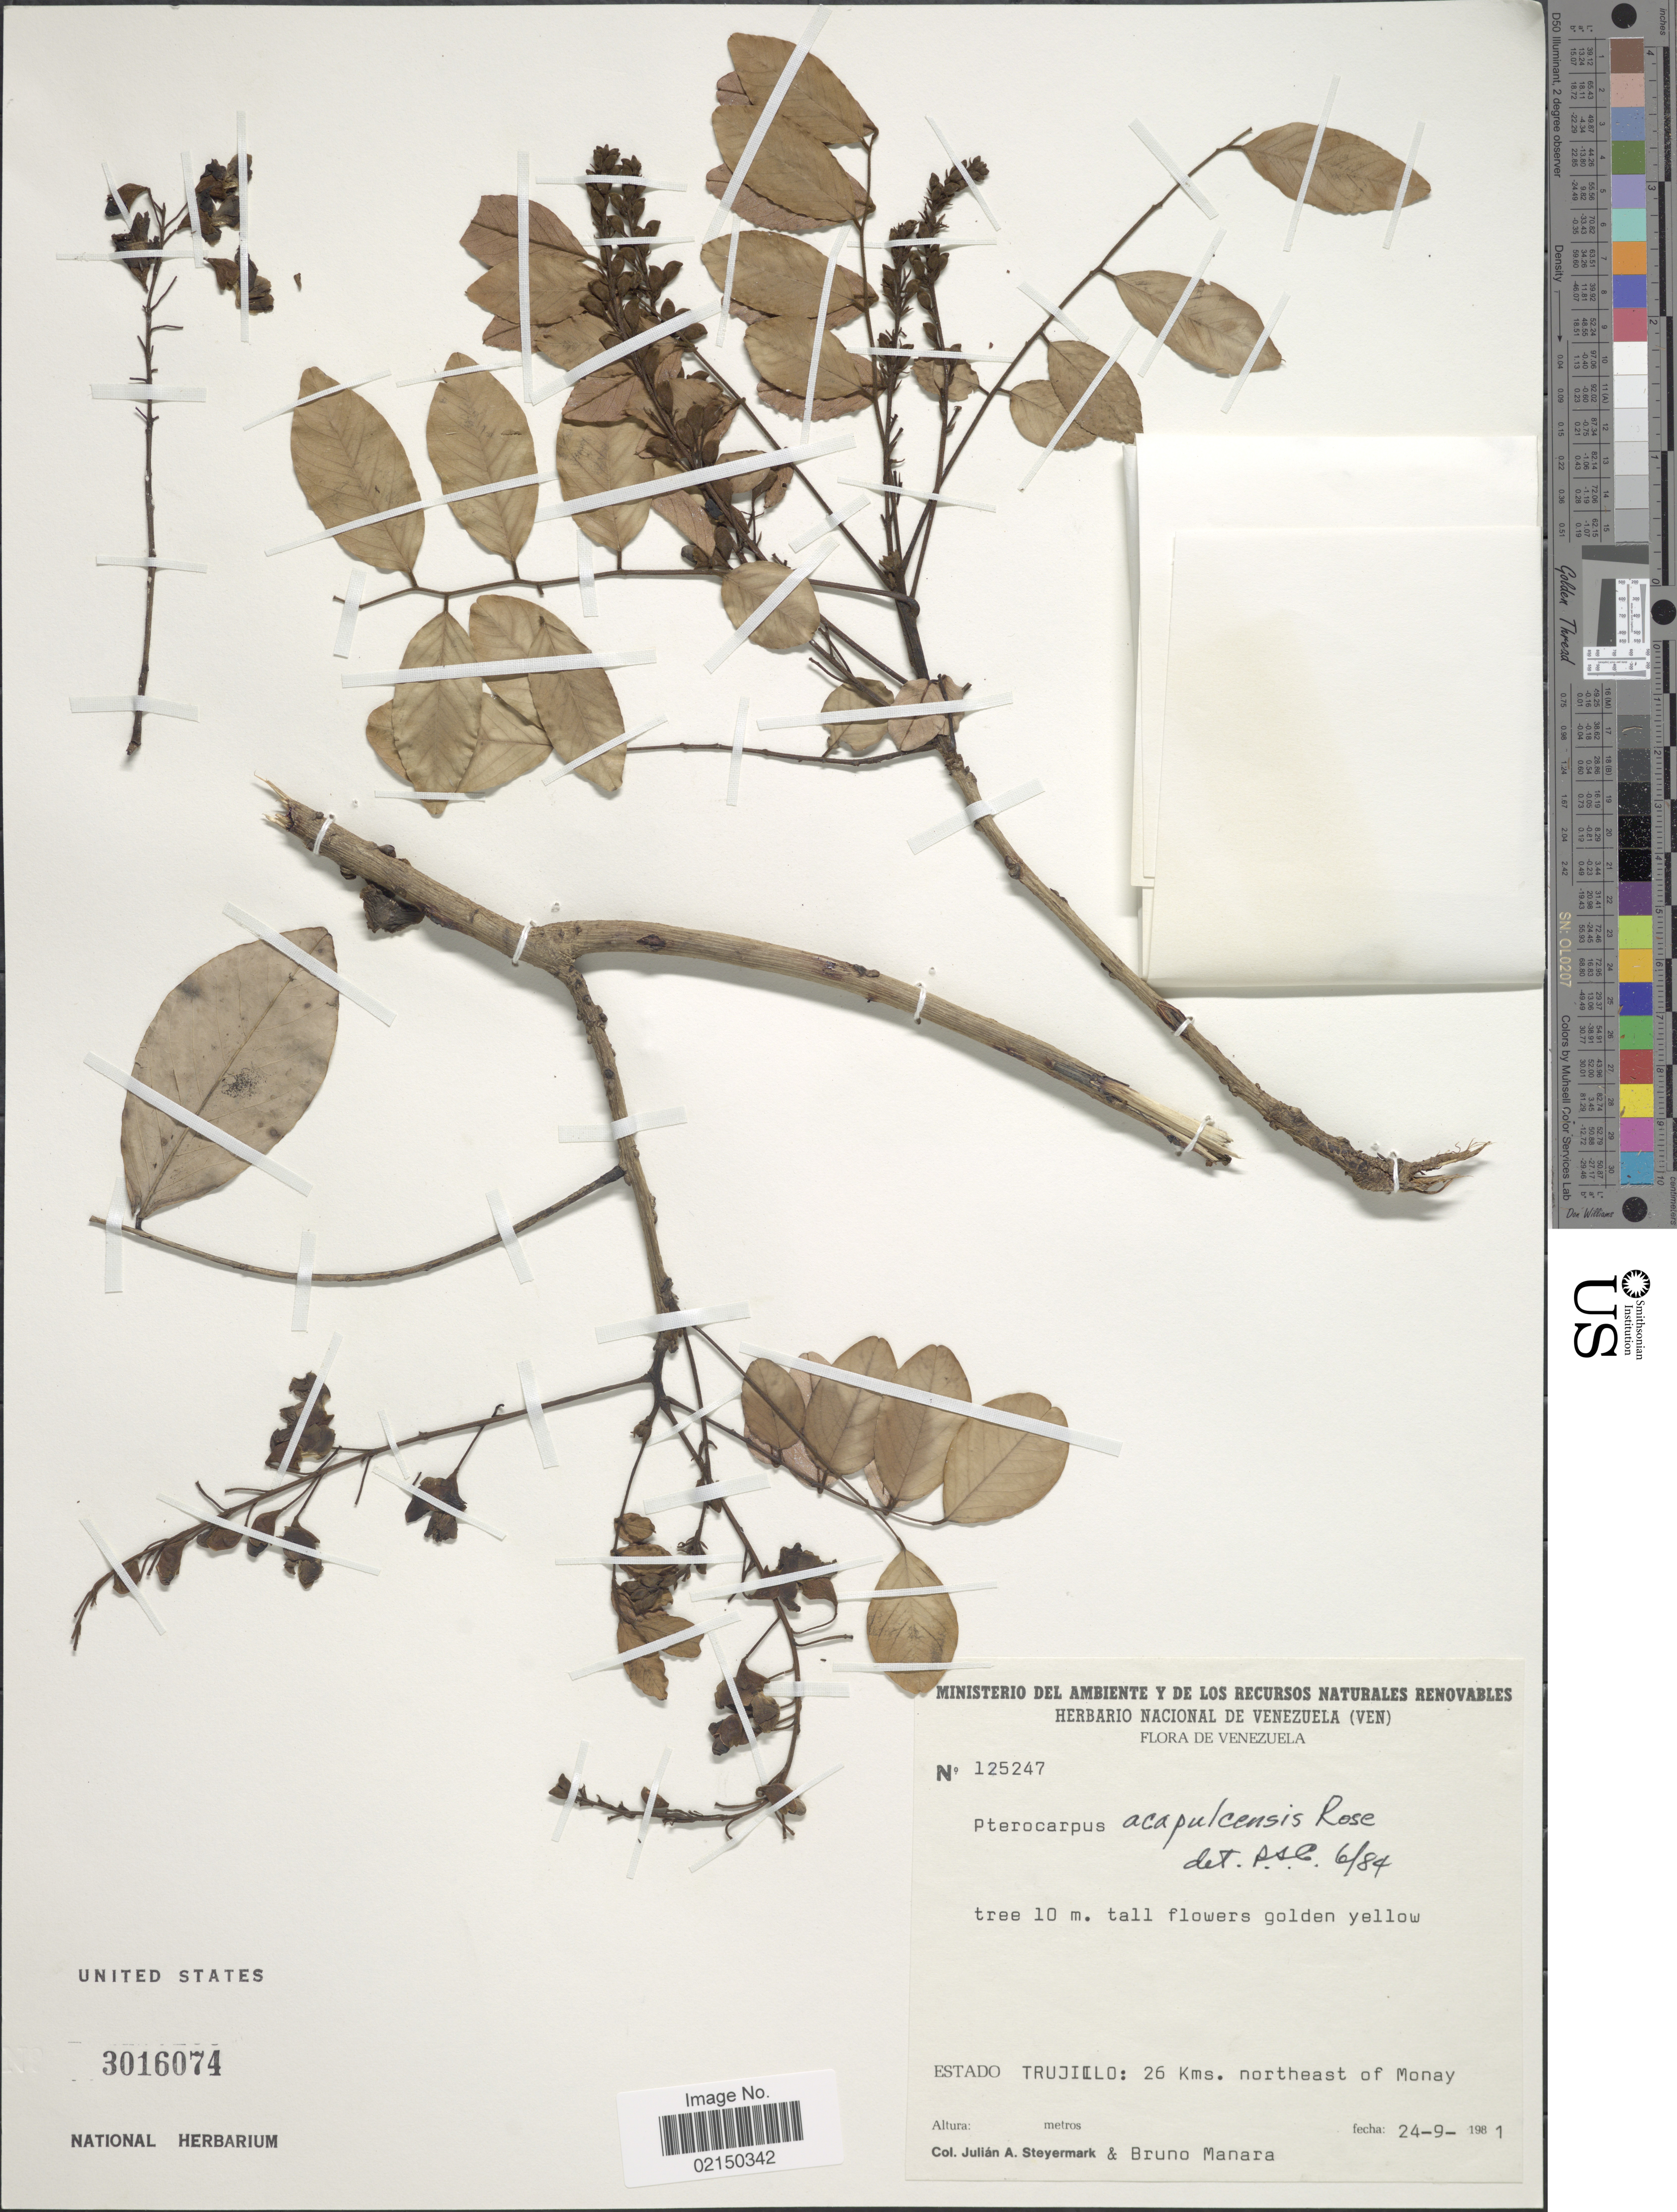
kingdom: Plantae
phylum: Tracheophyta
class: Magnoliopsida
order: Fabales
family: Fabaceae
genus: Pterocarpus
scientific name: Pterocarpus acapulcensis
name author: Rose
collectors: J. Steyermark & B. Manara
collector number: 125247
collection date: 1981-09-24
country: Venezuela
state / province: Trujillo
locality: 26 Kms. northeast of Monay.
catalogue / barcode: US 3016074